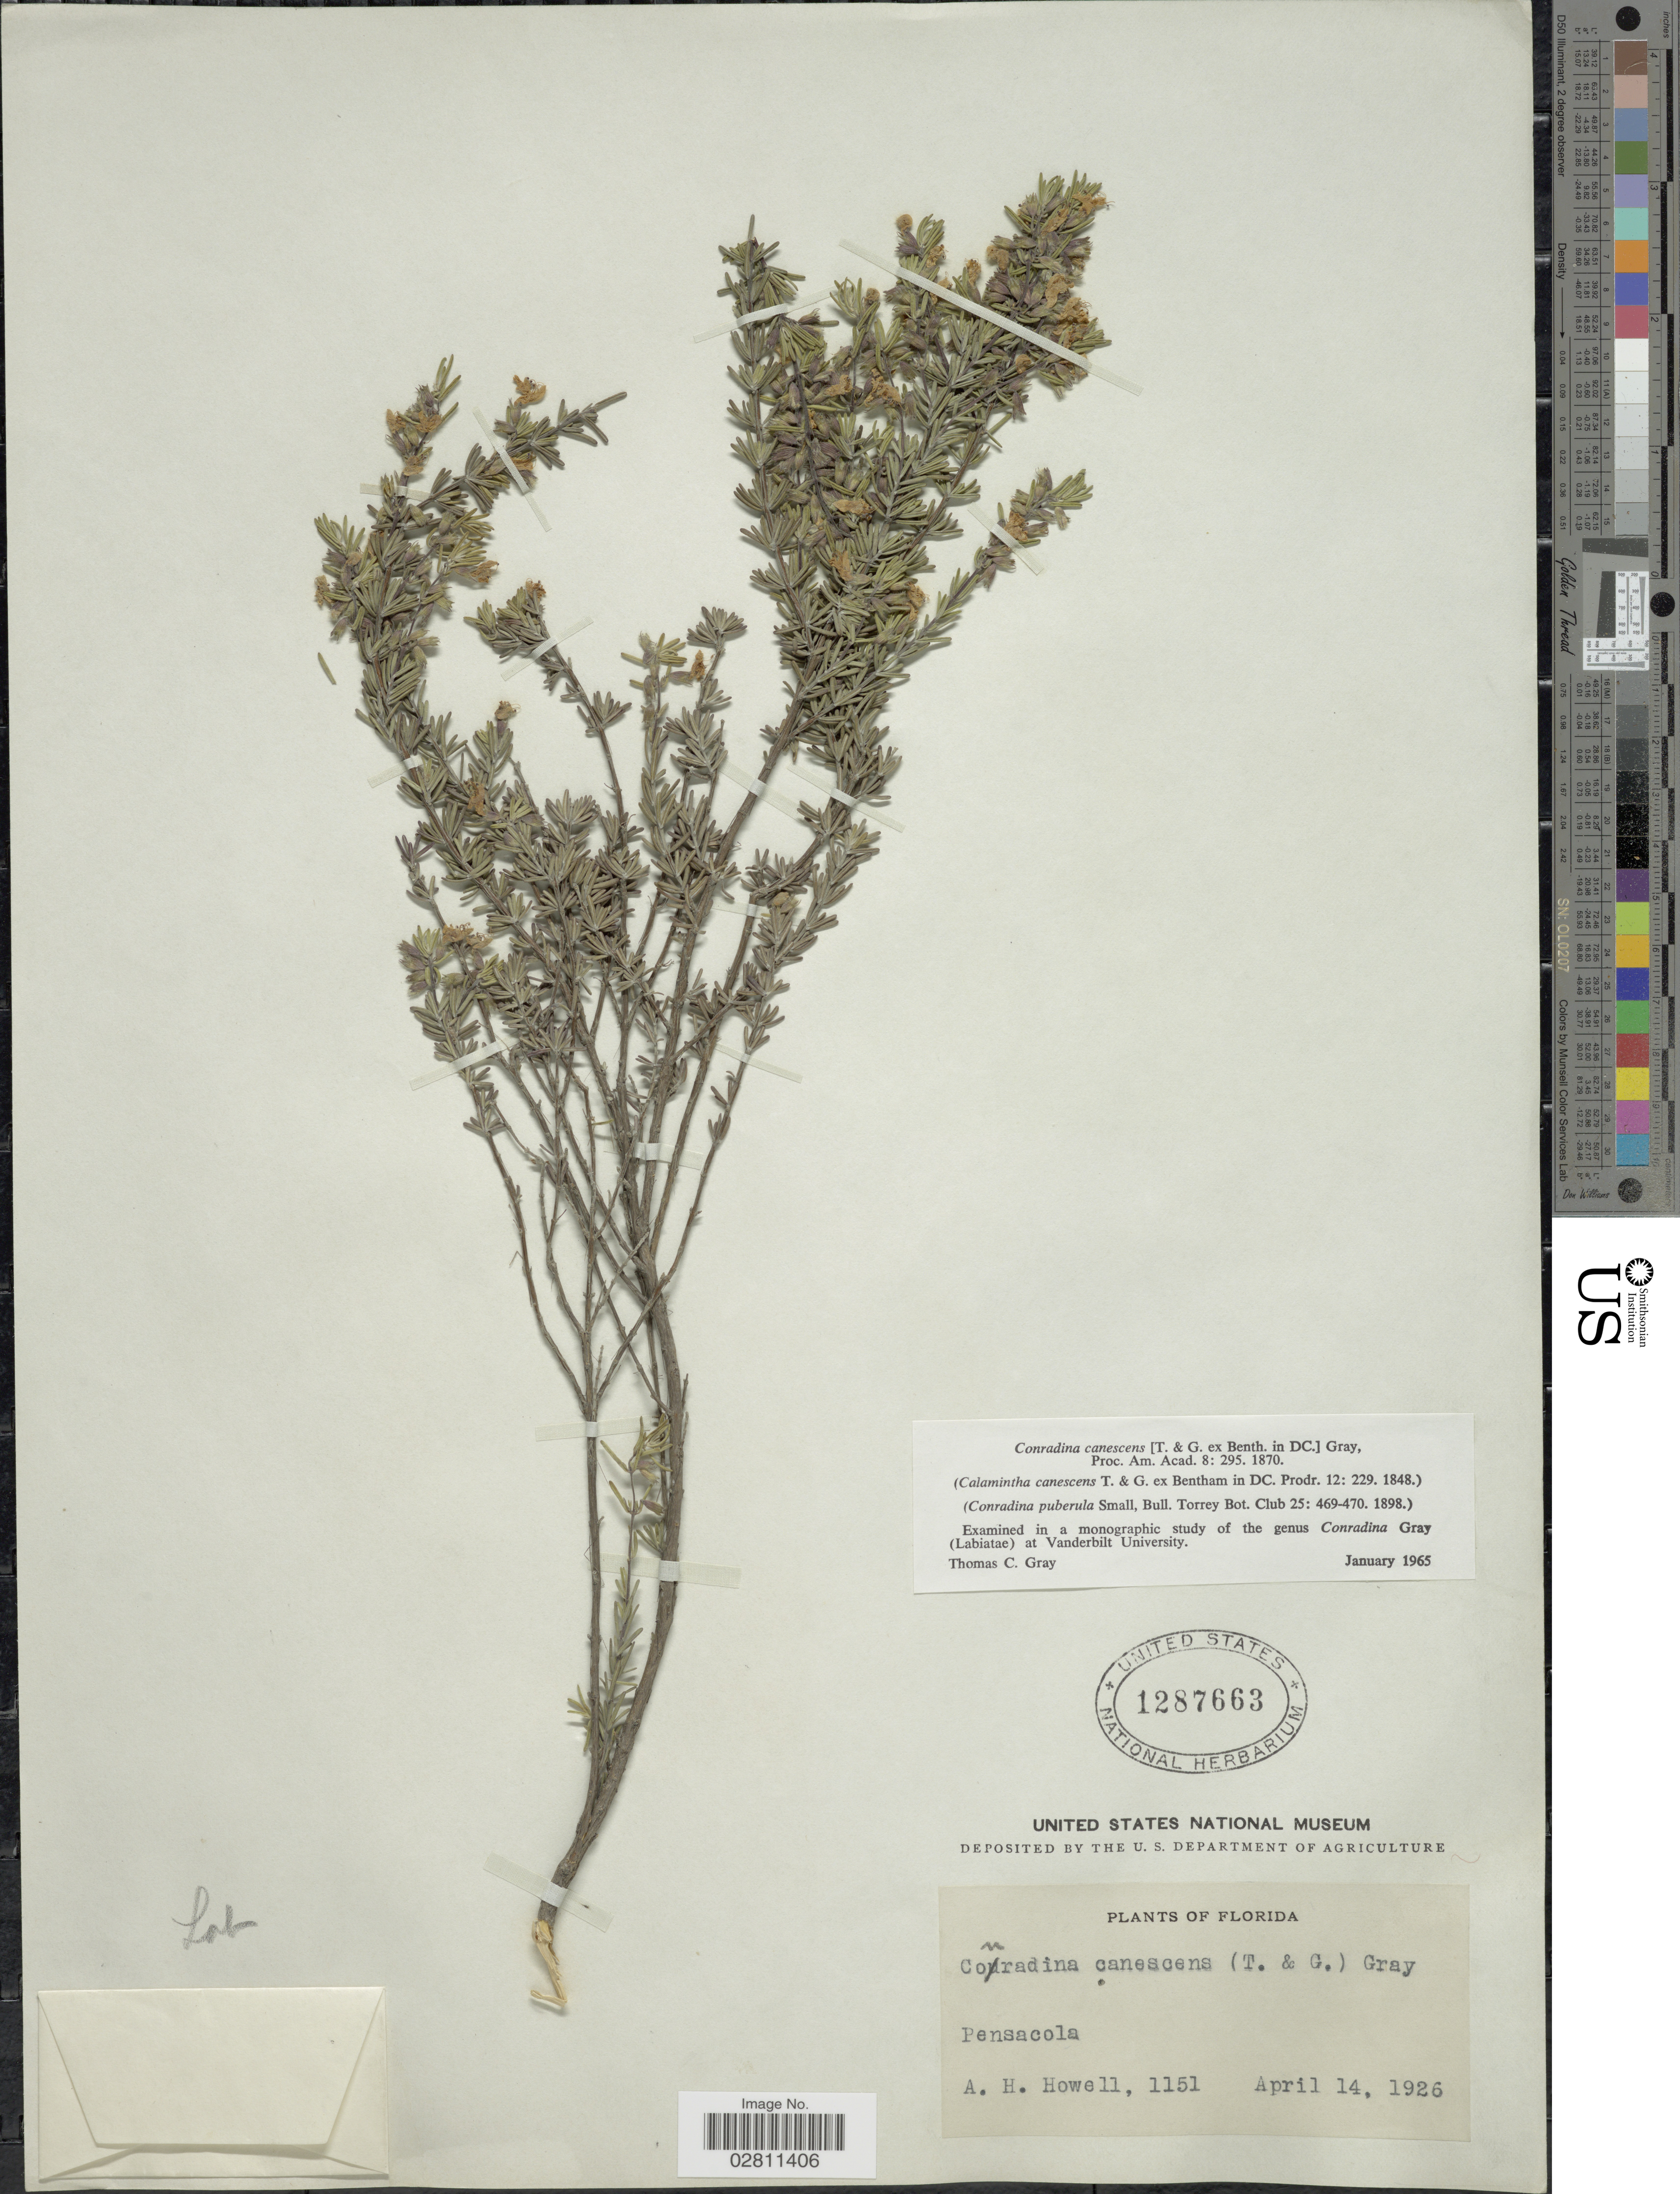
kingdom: Plantae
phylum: Tracheophyta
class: Magnoliopsida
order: Lamiales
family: Lamiaceae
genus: Conradina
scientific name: Conradina canescens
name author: A. Gray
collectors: A. Howell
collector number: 1151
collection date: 1926-04-14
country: United States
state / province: Florida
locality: Pensacola.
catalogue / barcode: US 1287663